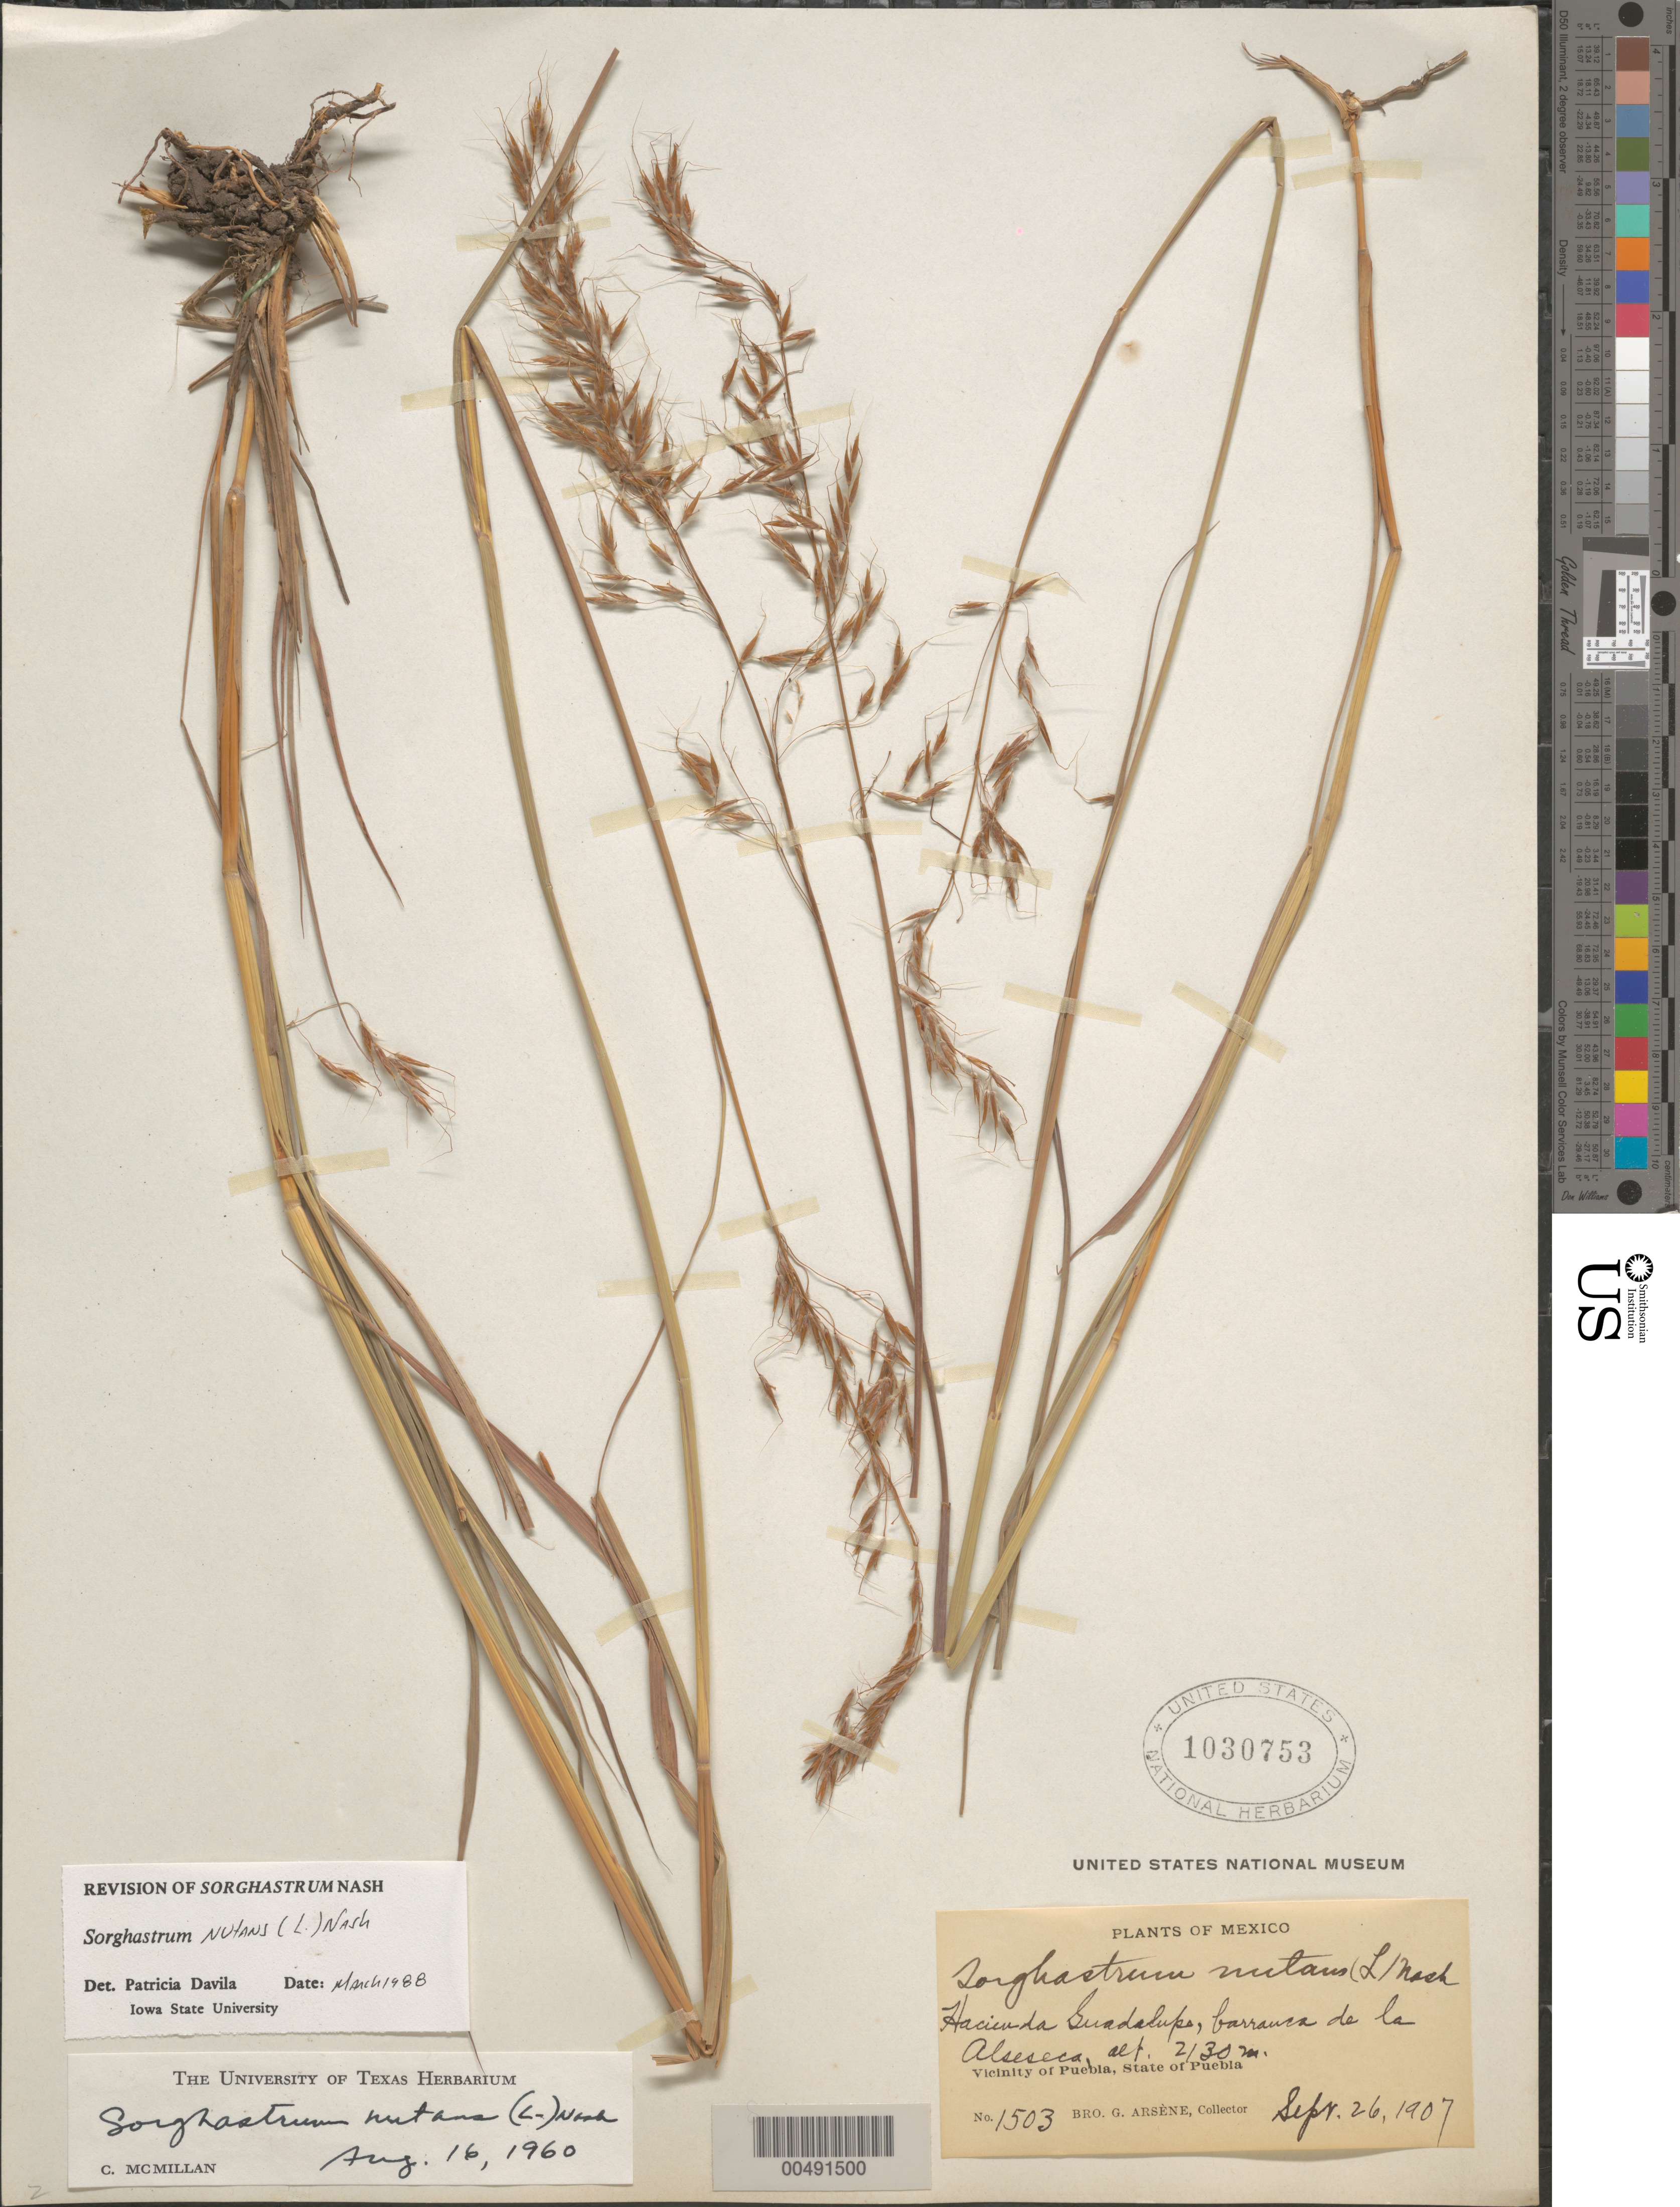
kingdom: Plantae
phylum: Tracheophyta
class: Liliopsida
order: Poales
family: Poaceae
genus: Sorghastrum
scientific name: Sorghastrum nutans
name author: (L.) Nash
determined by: Dávila, P. D.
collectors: Bro. G. Arsène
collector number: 1503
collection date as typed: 26 Sep 1907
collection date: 1907-09-26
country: Mexico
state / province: Puebla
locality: Hacienda Guadalupe, barranca de la Alseseca, vicinity of Puebla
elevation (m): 2130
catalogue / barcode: US 1030753